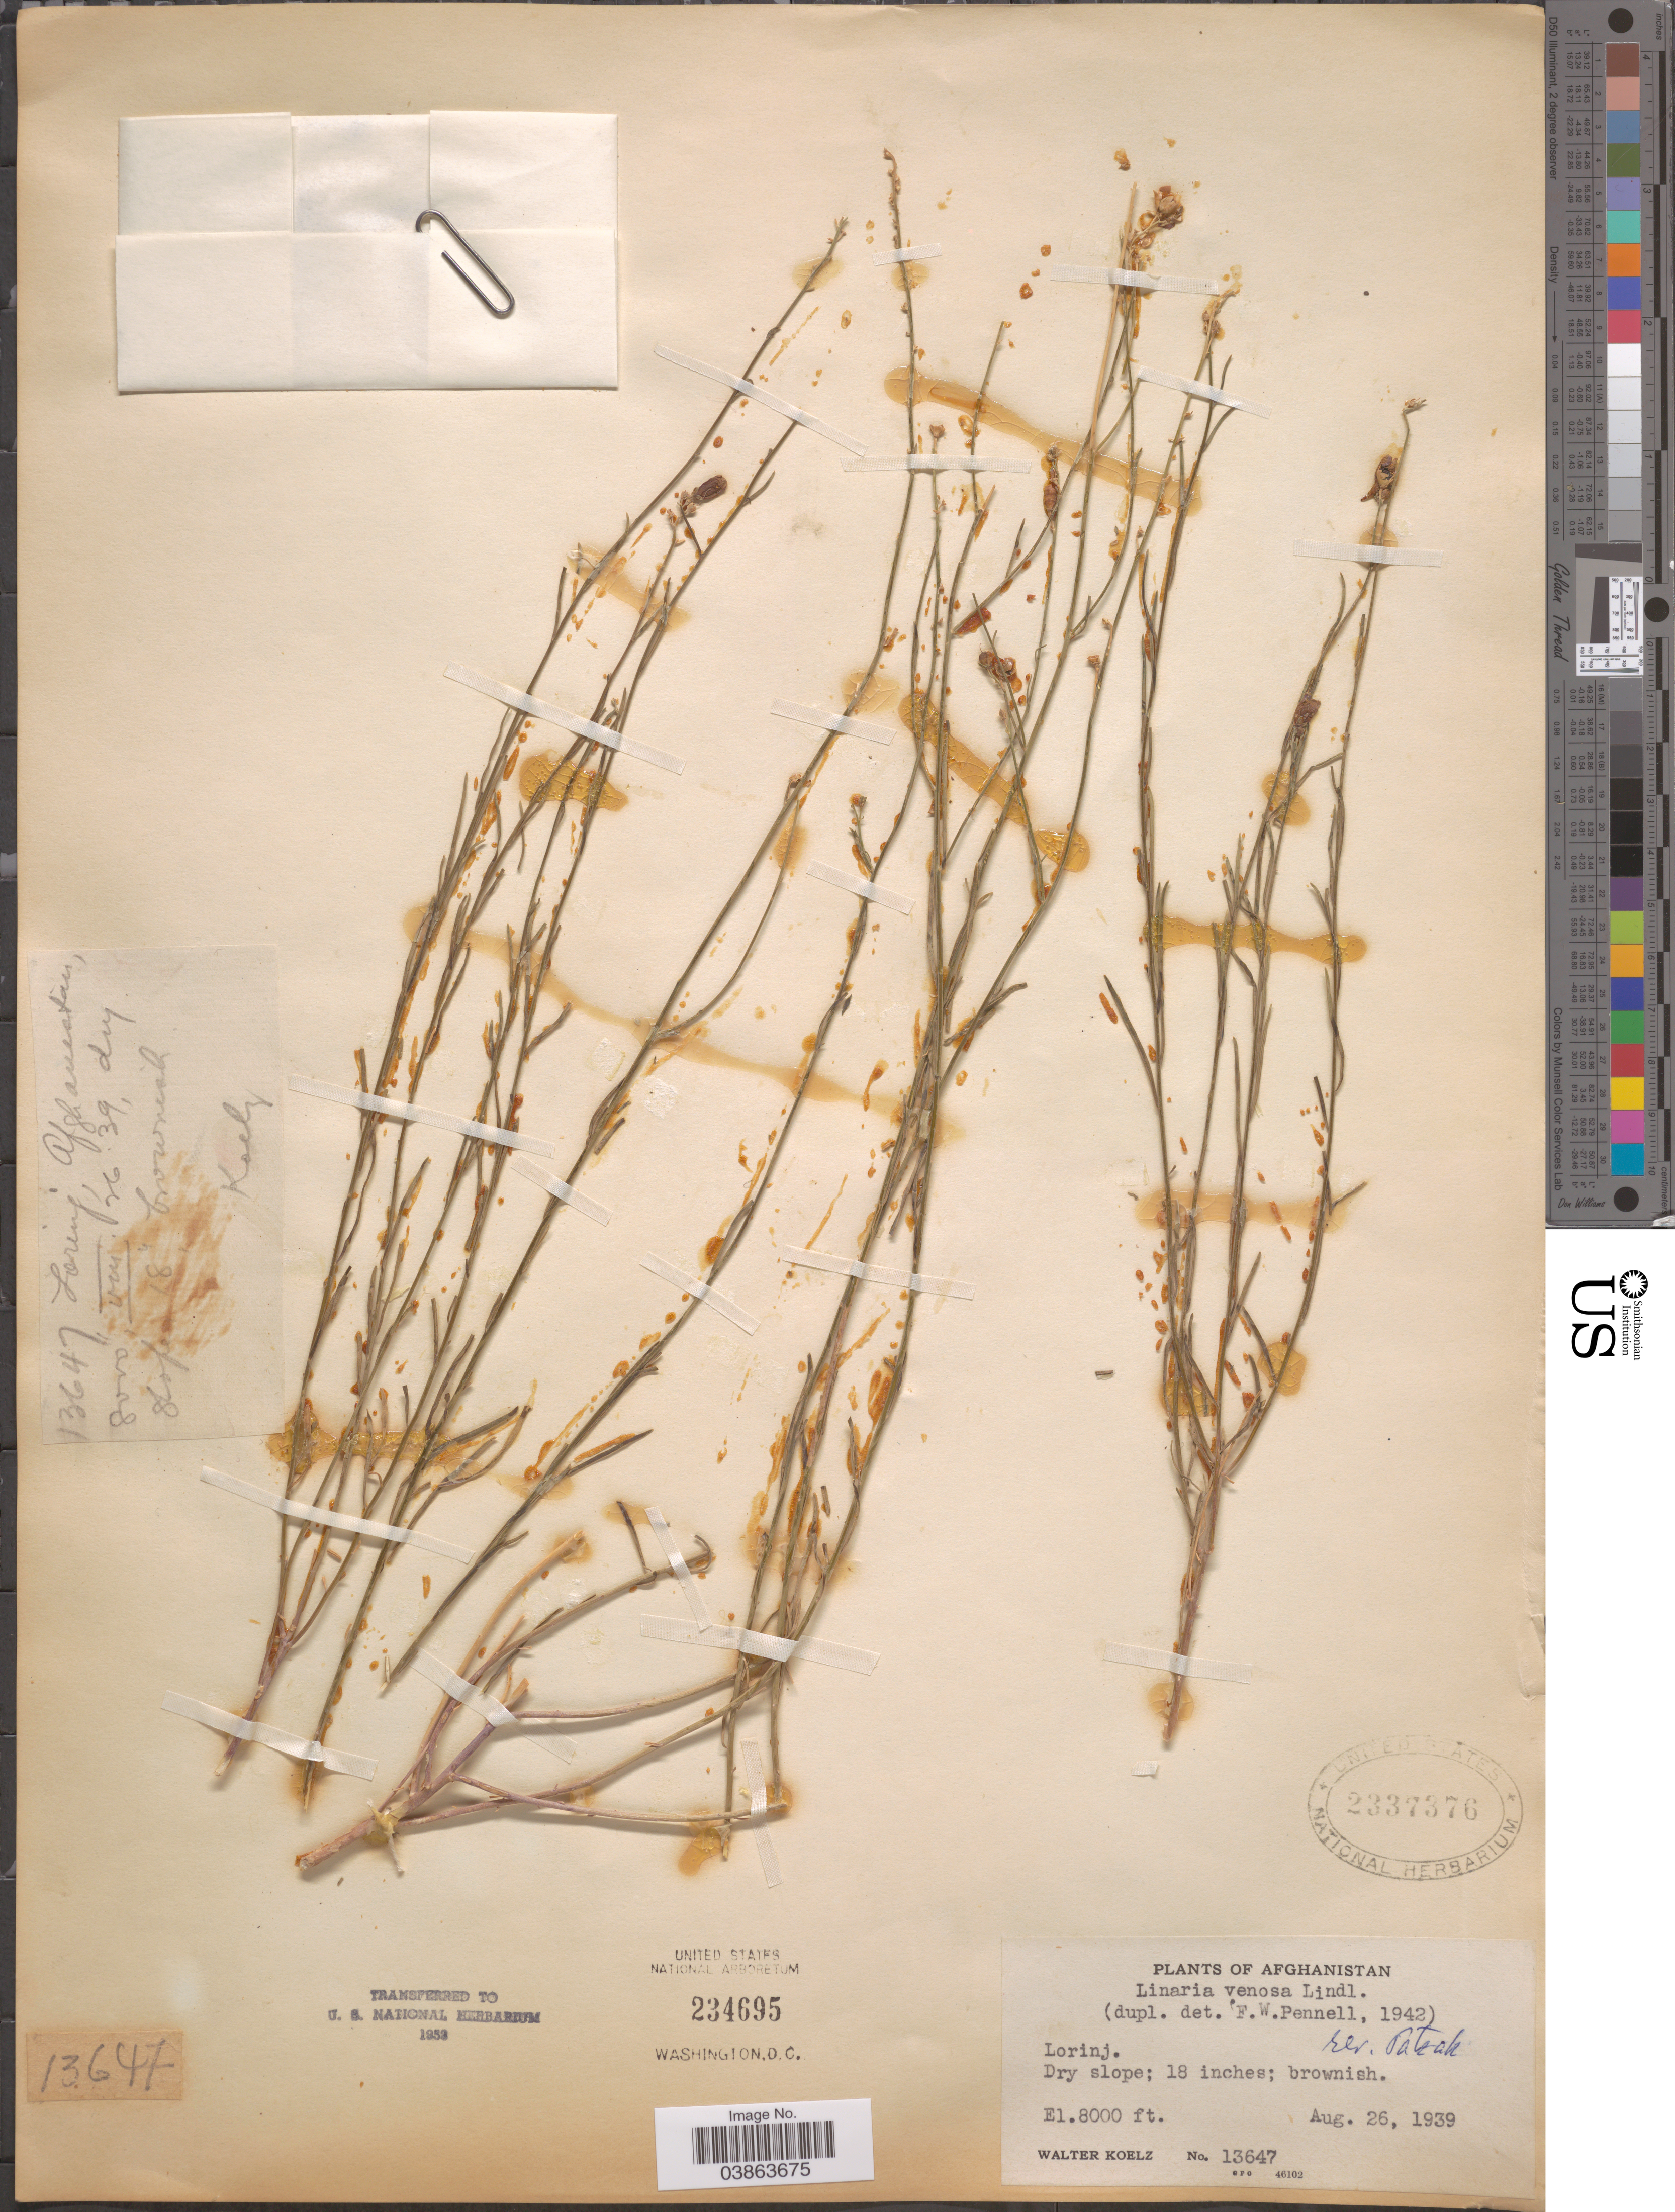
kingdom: Plantae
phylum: Tracheophyta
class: Magnoliopsida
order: Lamiales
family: Plantaginaceae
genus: Linaria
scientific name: Linaria venosa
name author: Lindl.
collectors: W. N. Koelz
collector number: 13647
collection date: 1939-08-26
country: Afghanistan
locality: Lorinj.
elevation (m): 2438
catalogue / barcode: US 2337376